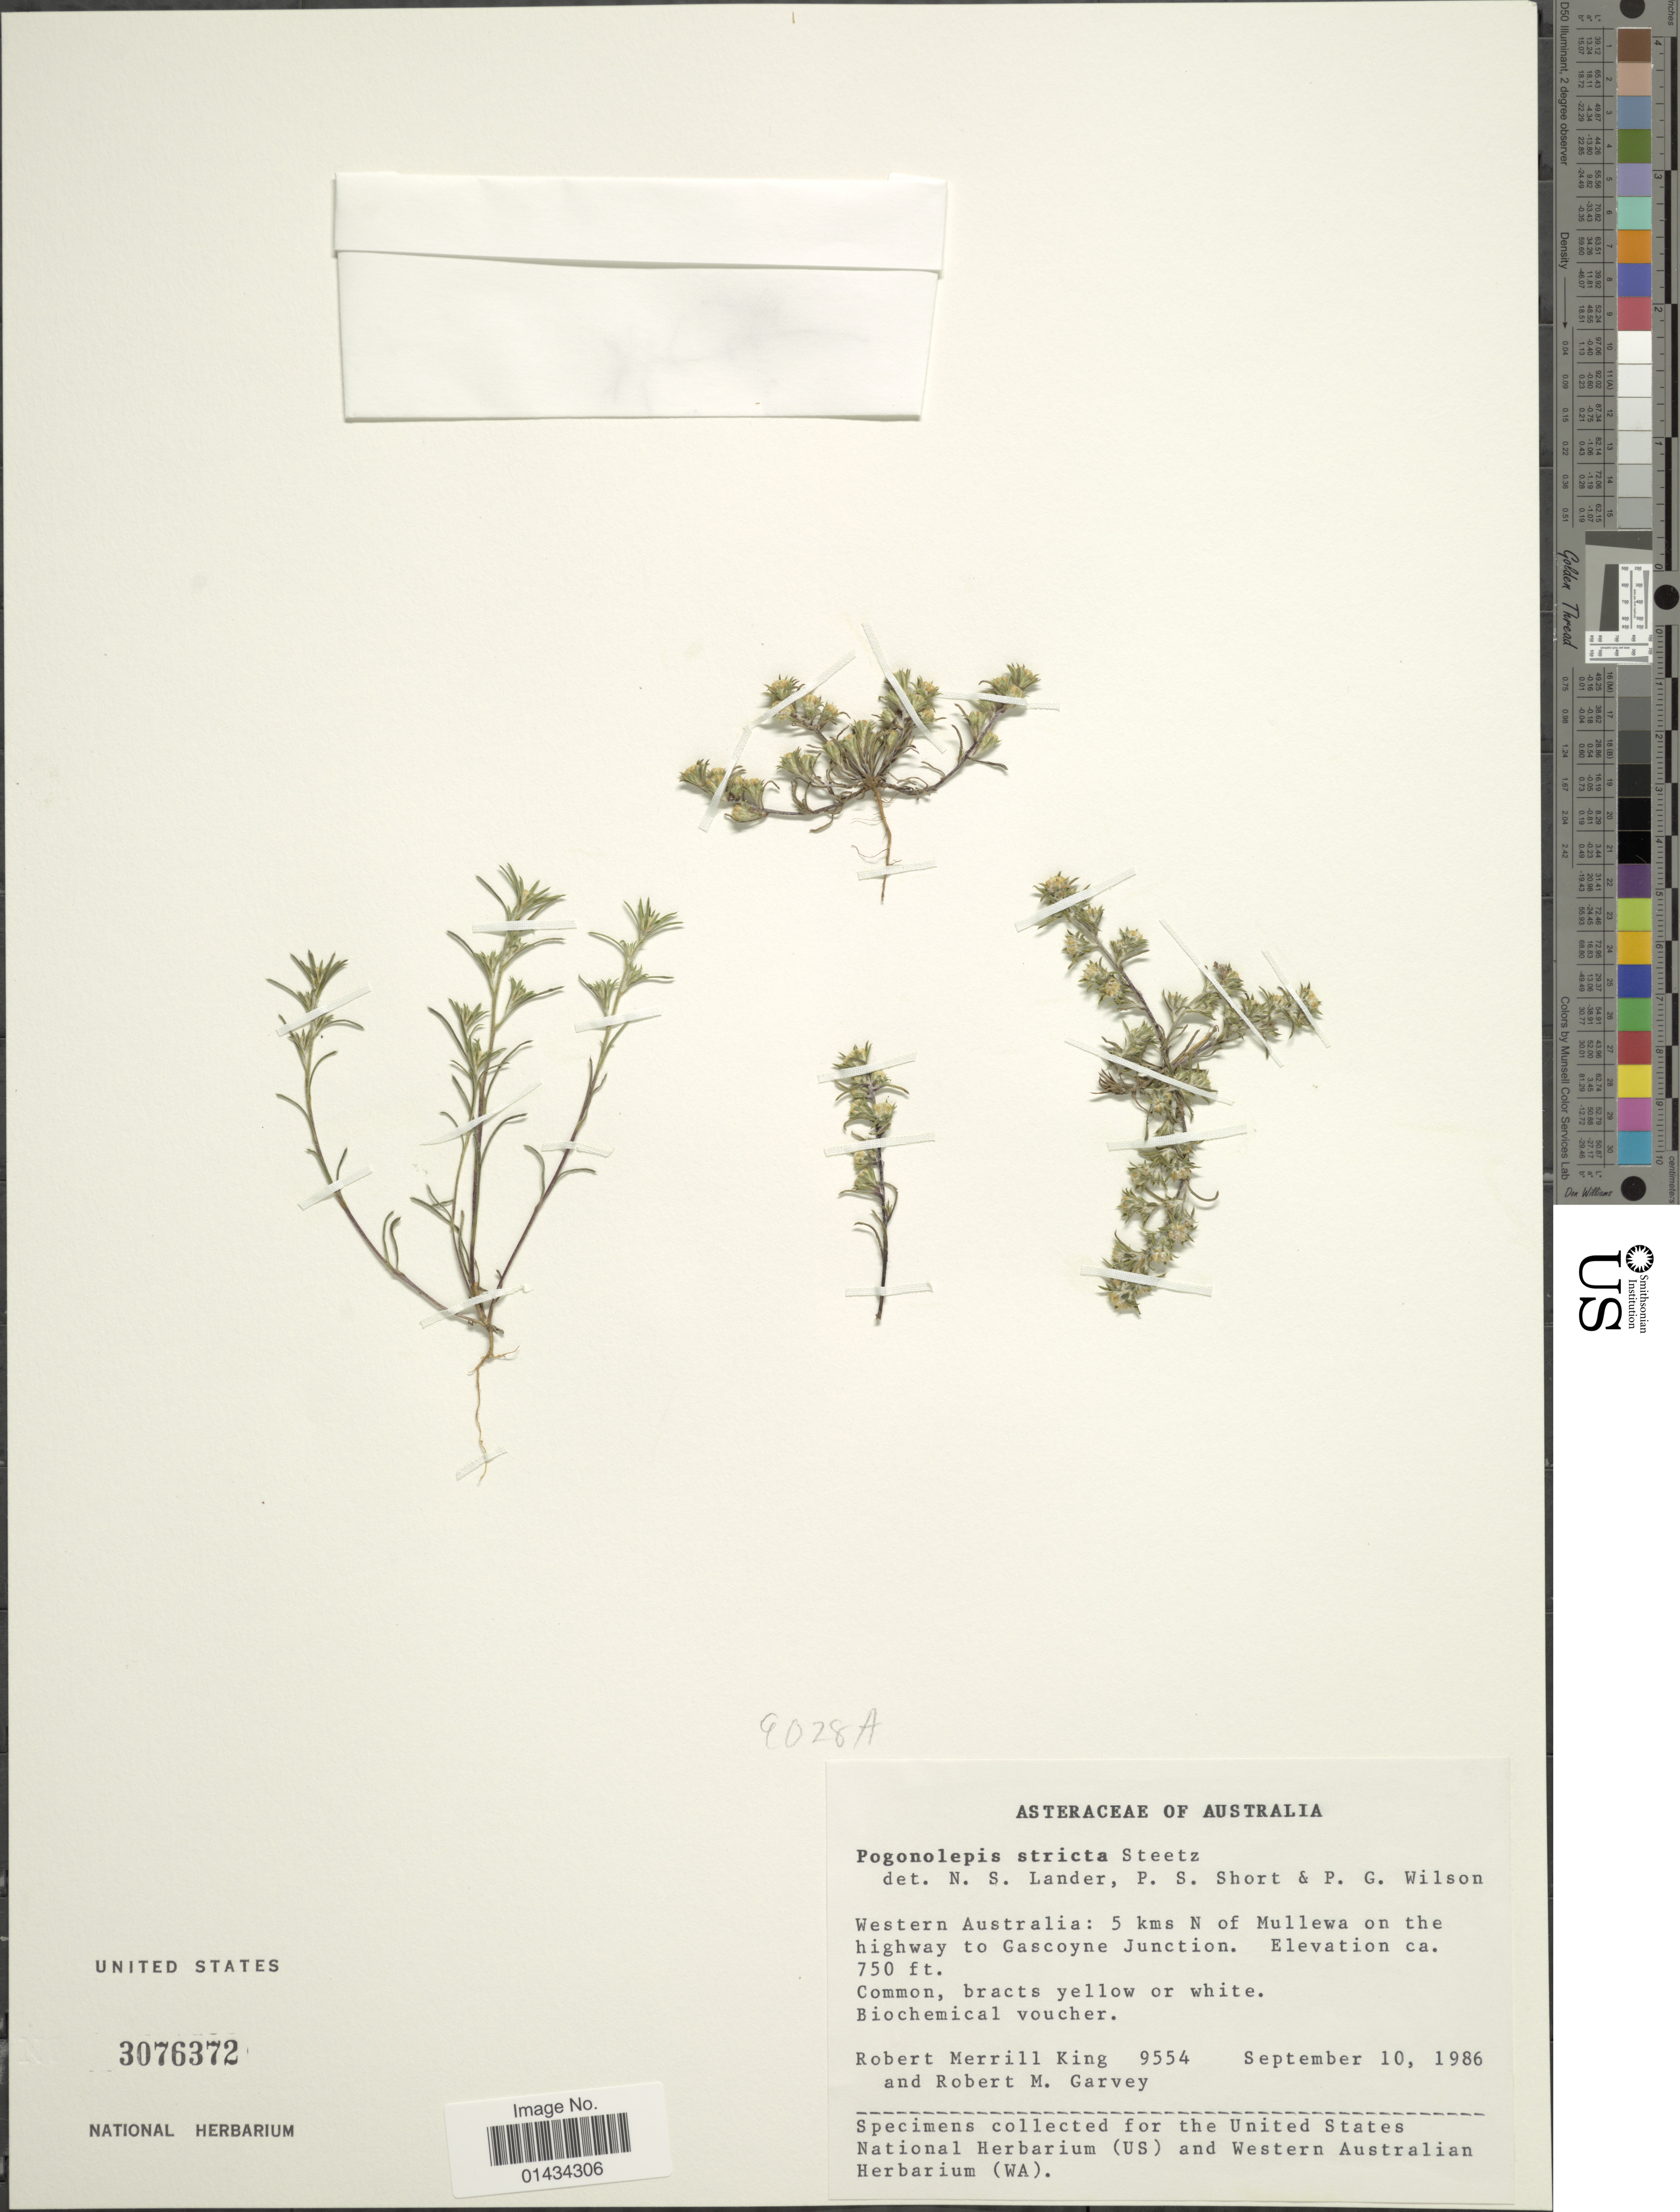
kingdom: Plantae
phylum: Tracheophyta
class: Magnoliopsida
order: Asterales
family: Asteraceae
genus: Pogonolepis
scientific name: Pogonolepis stricta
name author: Steetz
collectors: R. M. King & R. Garvey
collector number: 9554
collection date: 1986-09-10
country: Australia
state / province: Western Australia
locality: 5 kms N of Mullewa on the highway to Gascoyne Junction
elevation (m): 229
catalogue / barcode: US 3076372